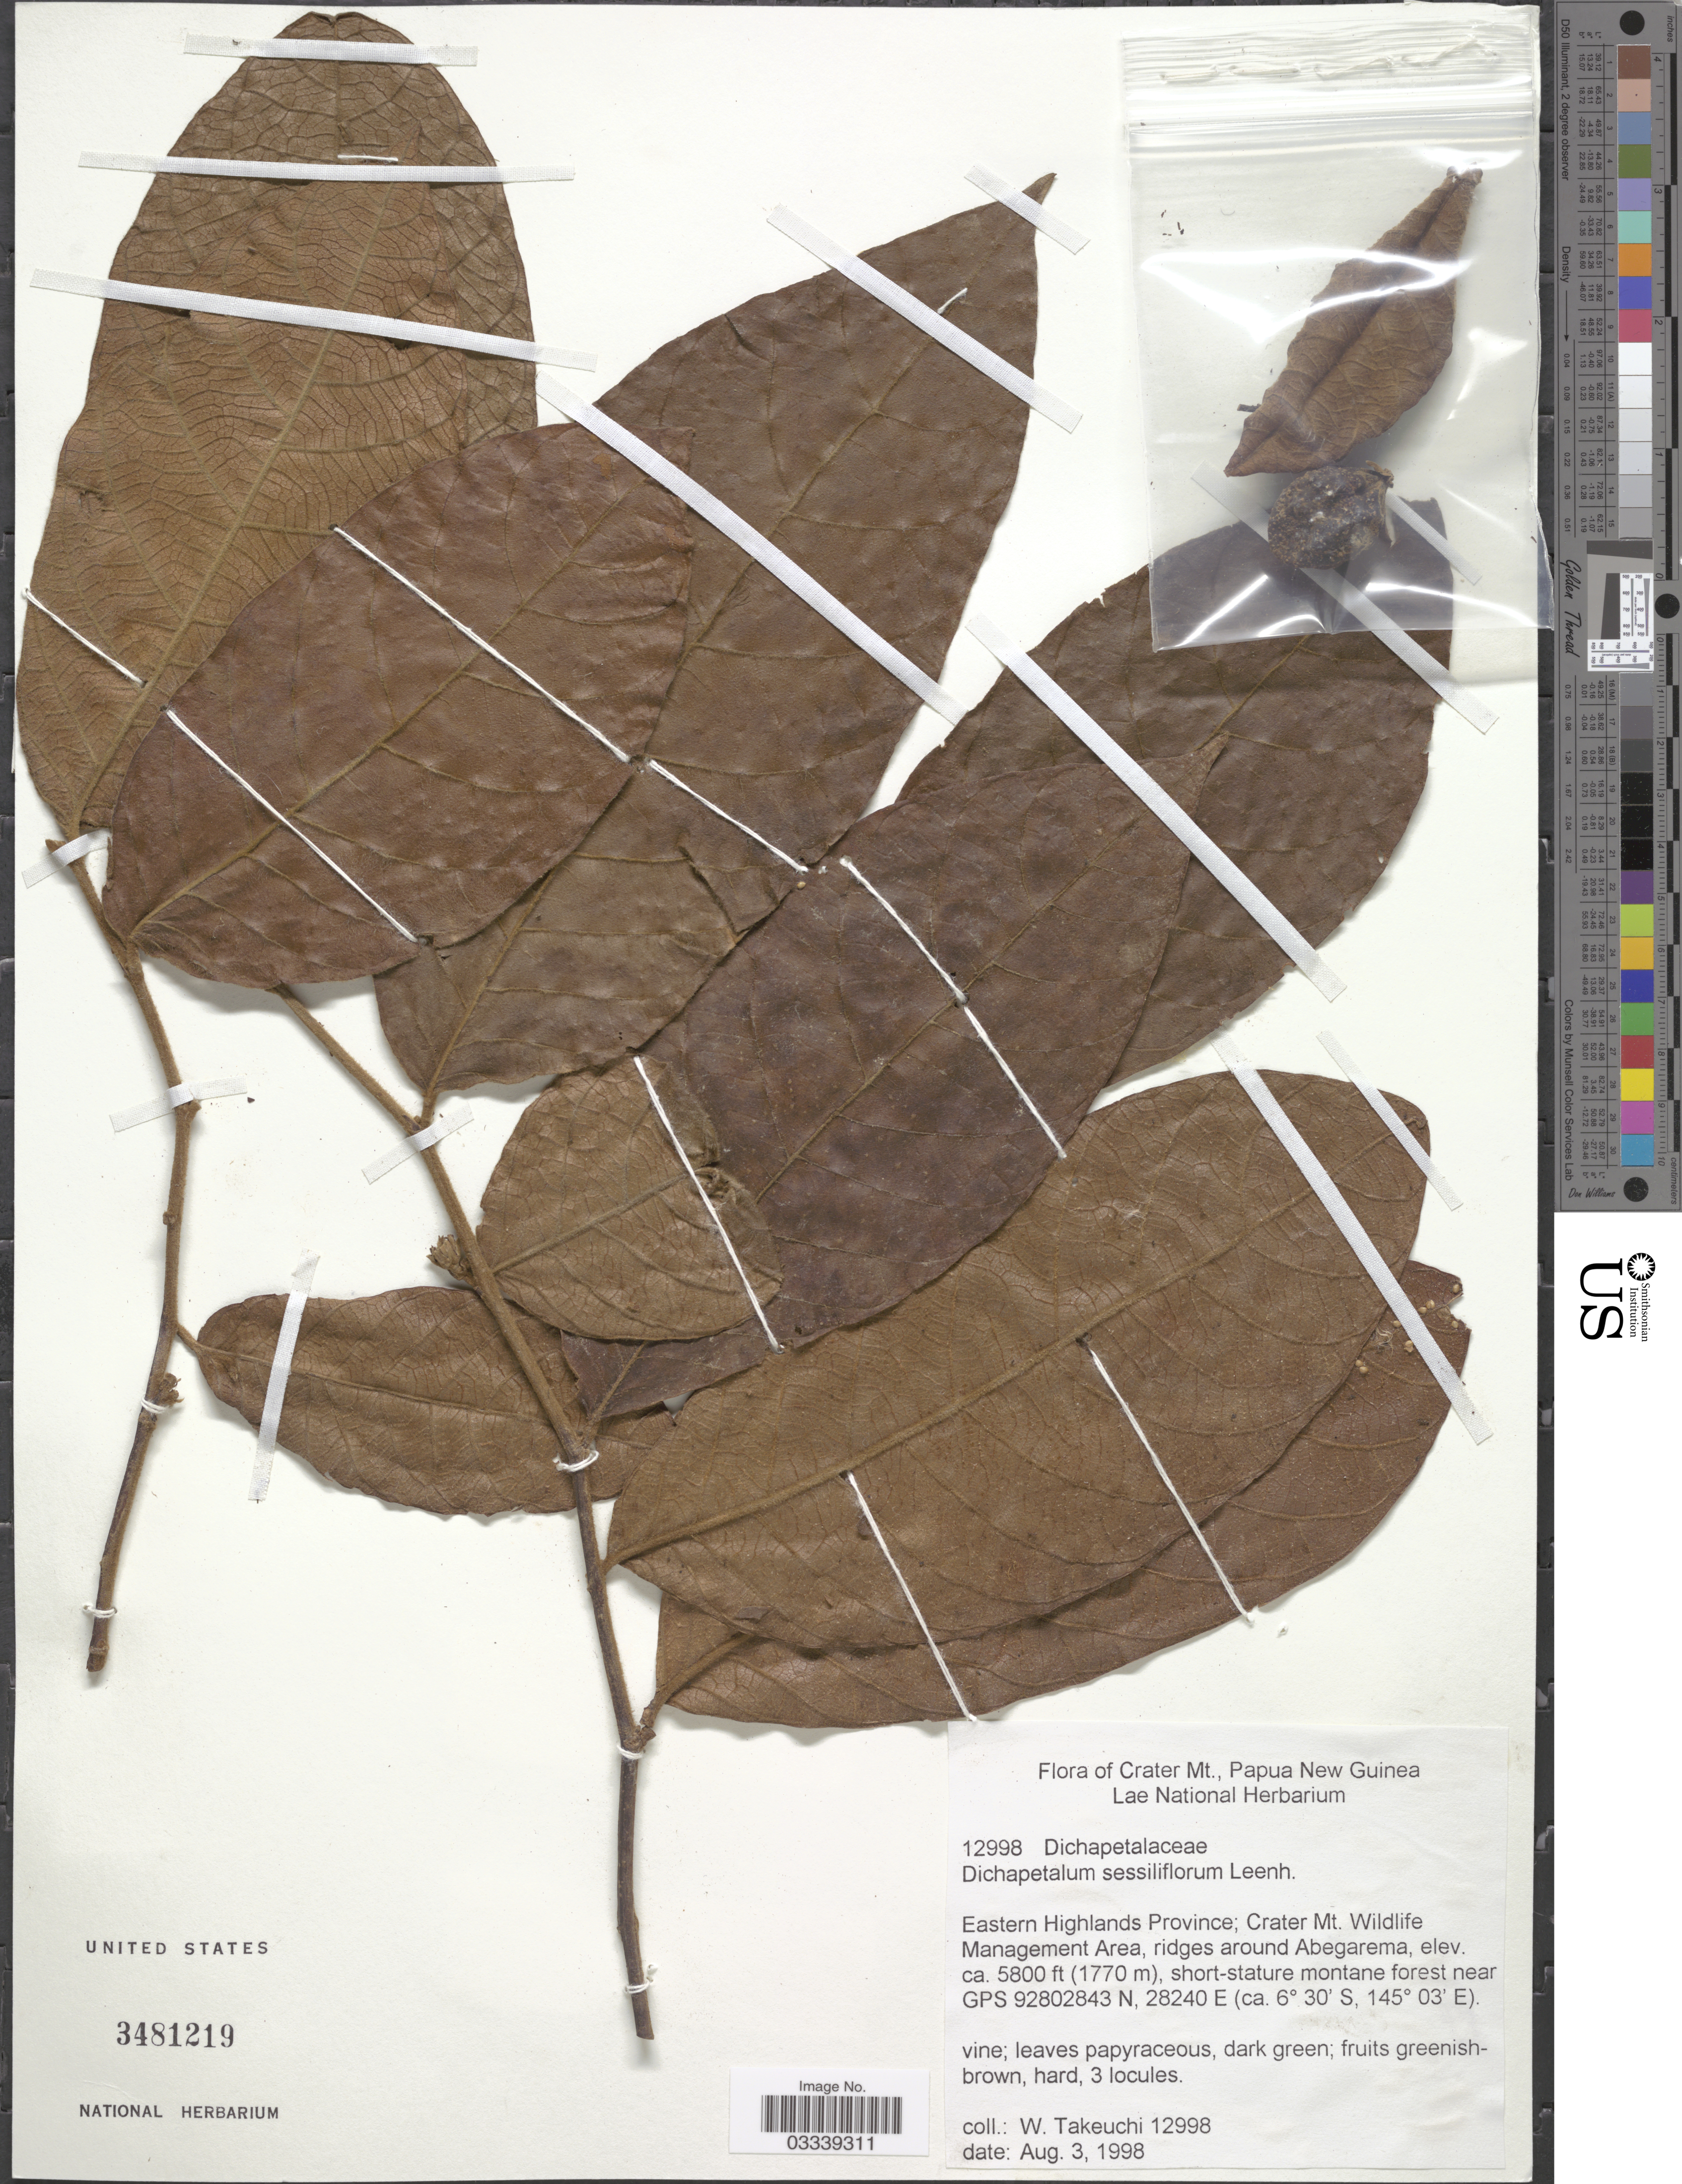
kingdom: Plantae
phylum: Tracheophyta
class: Magnoliopsida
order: Malpighiales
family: Dichapetalaceae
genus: Dichapetalum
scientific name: Dichapetalum sessiliflorum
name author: Leenh.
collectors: W. Takeuchi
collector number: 12998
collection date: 1998-08-03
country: Papua New Guinea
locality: Crater Mt., Eastern Highlands Province; Crater Mt. Wildlife Management Area, ridges around Abegarema, short-stature montane forest near GPS 92802843 N, 28240 E.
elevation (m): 1770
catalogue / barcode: US 3481219